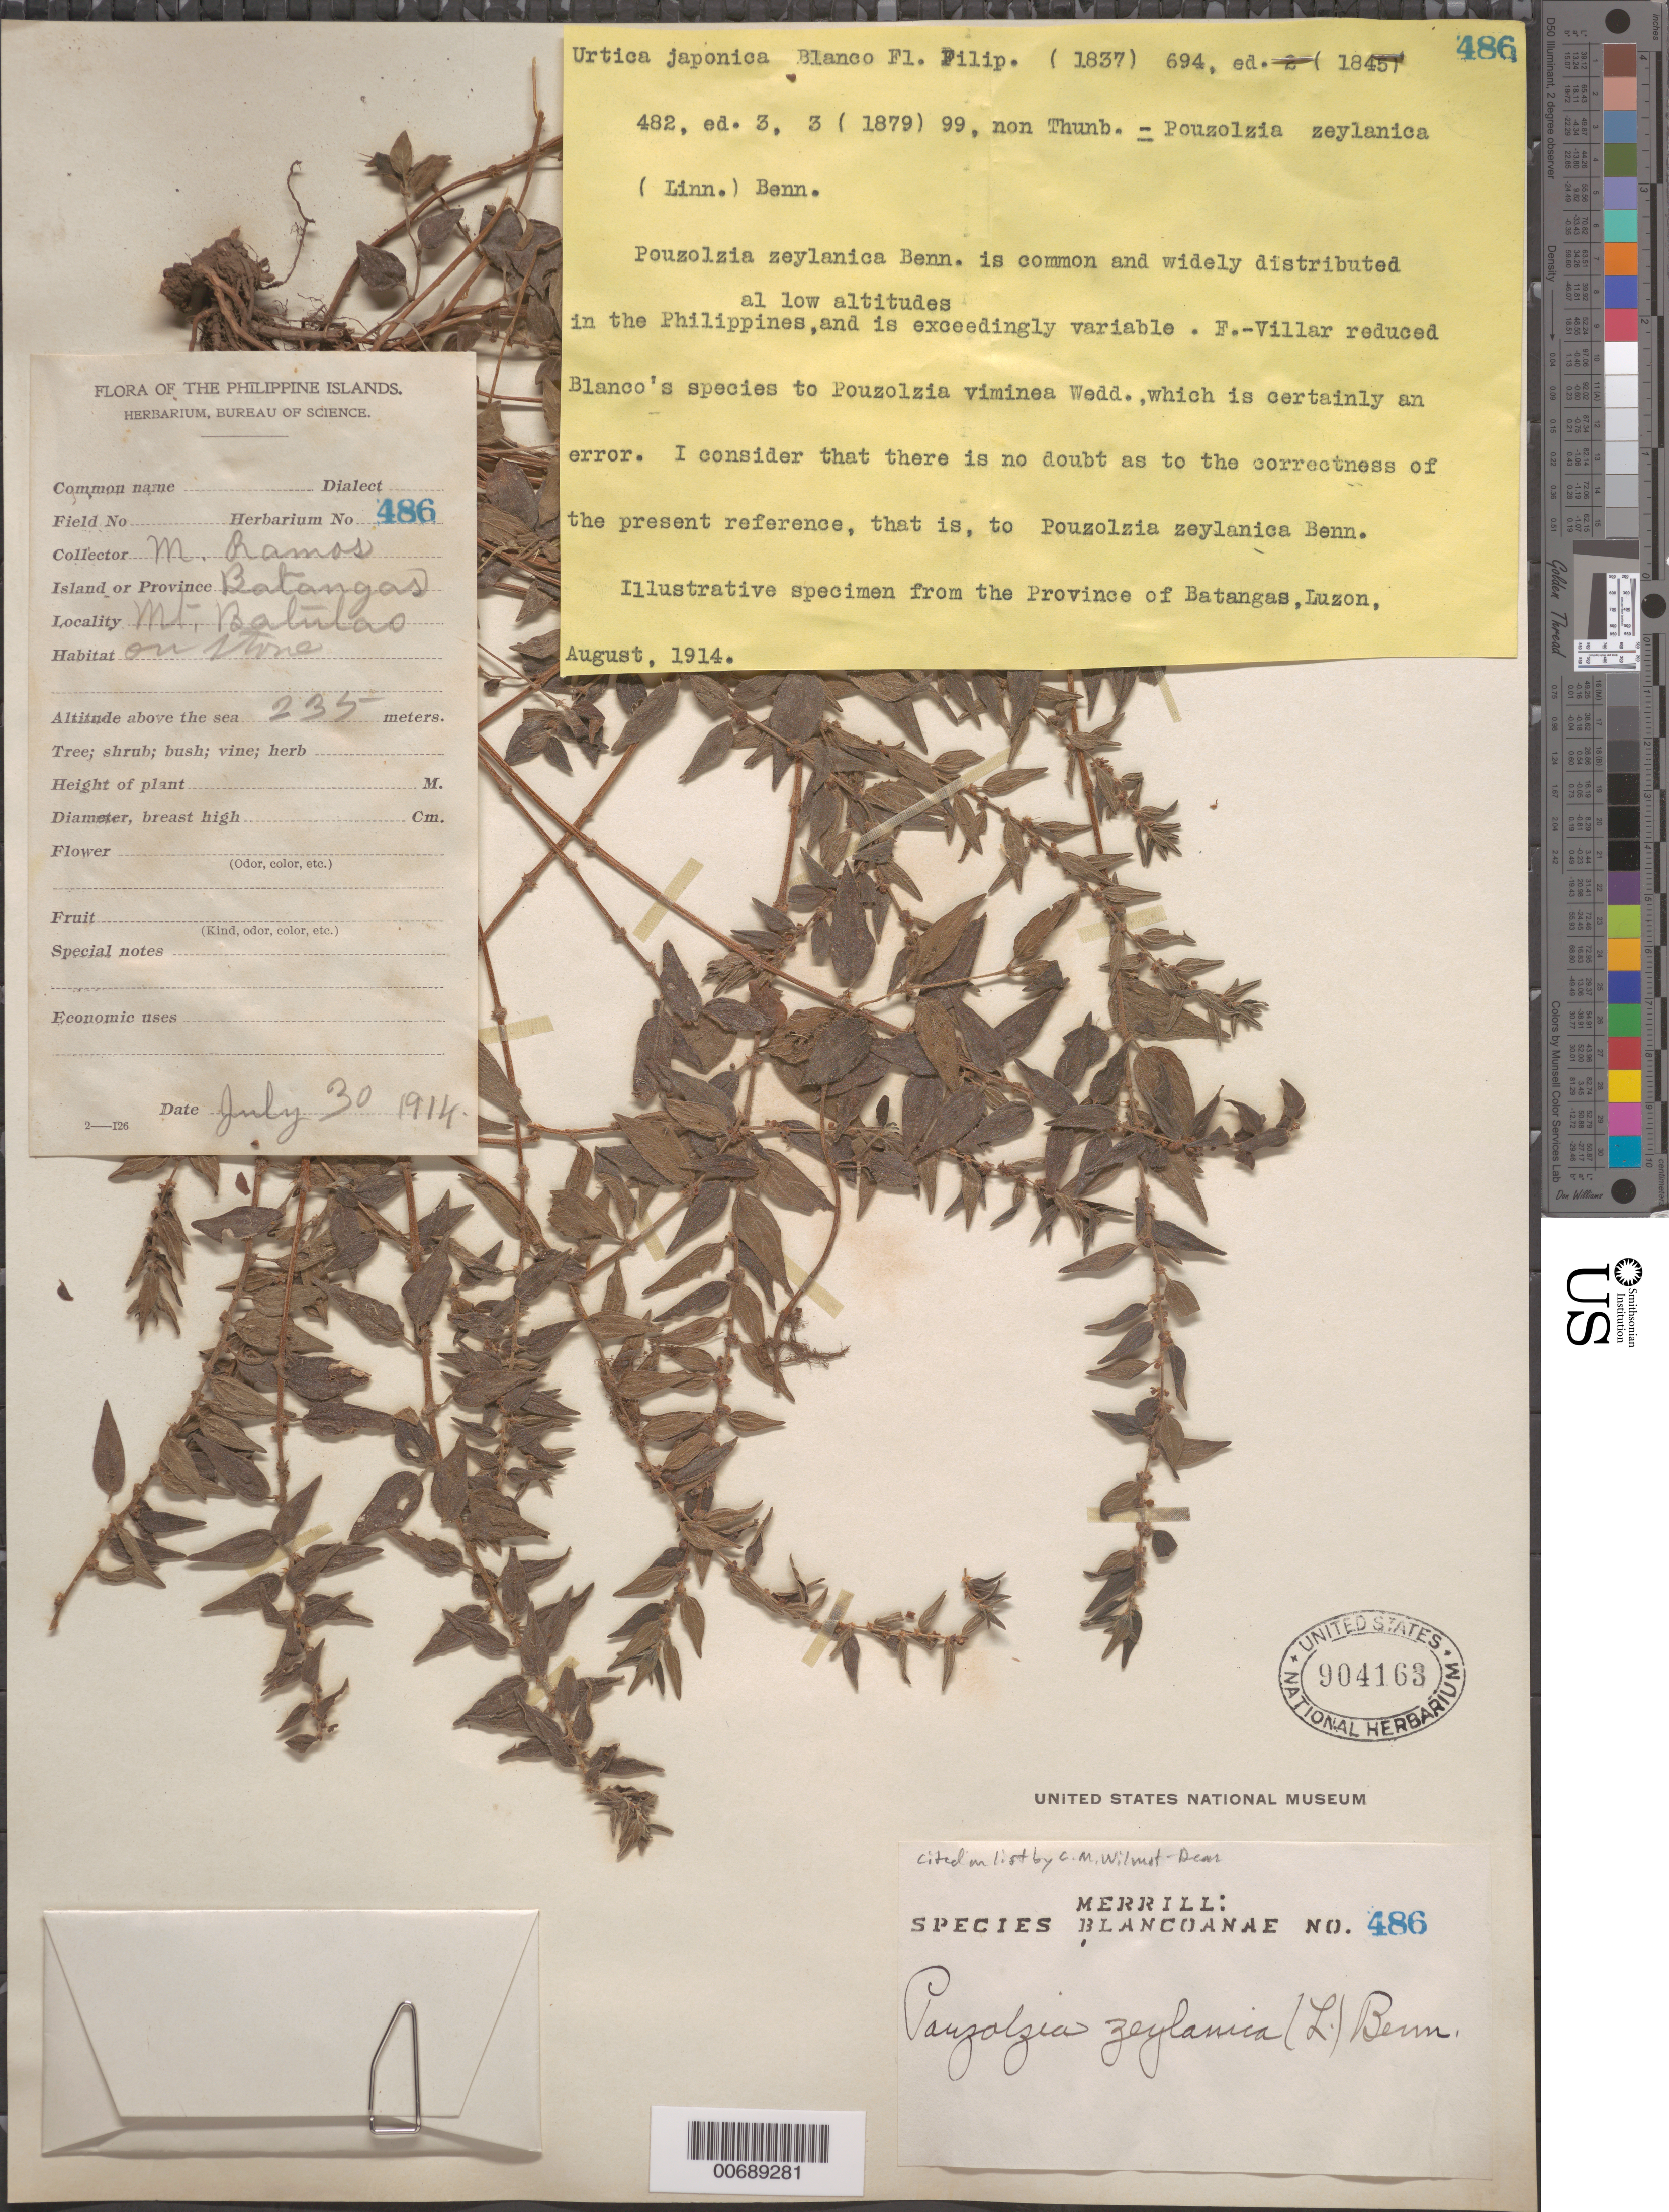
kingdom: Plantae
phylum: Tracheophyta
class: Magnoliopsida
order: Rosales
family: Urticaceae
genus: Pouzolzia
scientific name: Pouzolzia zeylanica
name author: (L.) Benn.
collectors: M. Ramos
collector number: Sp. Blancoan. 0486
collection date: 1914-08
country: Philippines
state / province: Calabarzon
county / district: Batangas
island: Luzon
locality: Batangas, Mt. Batulao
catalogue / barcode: US 904163